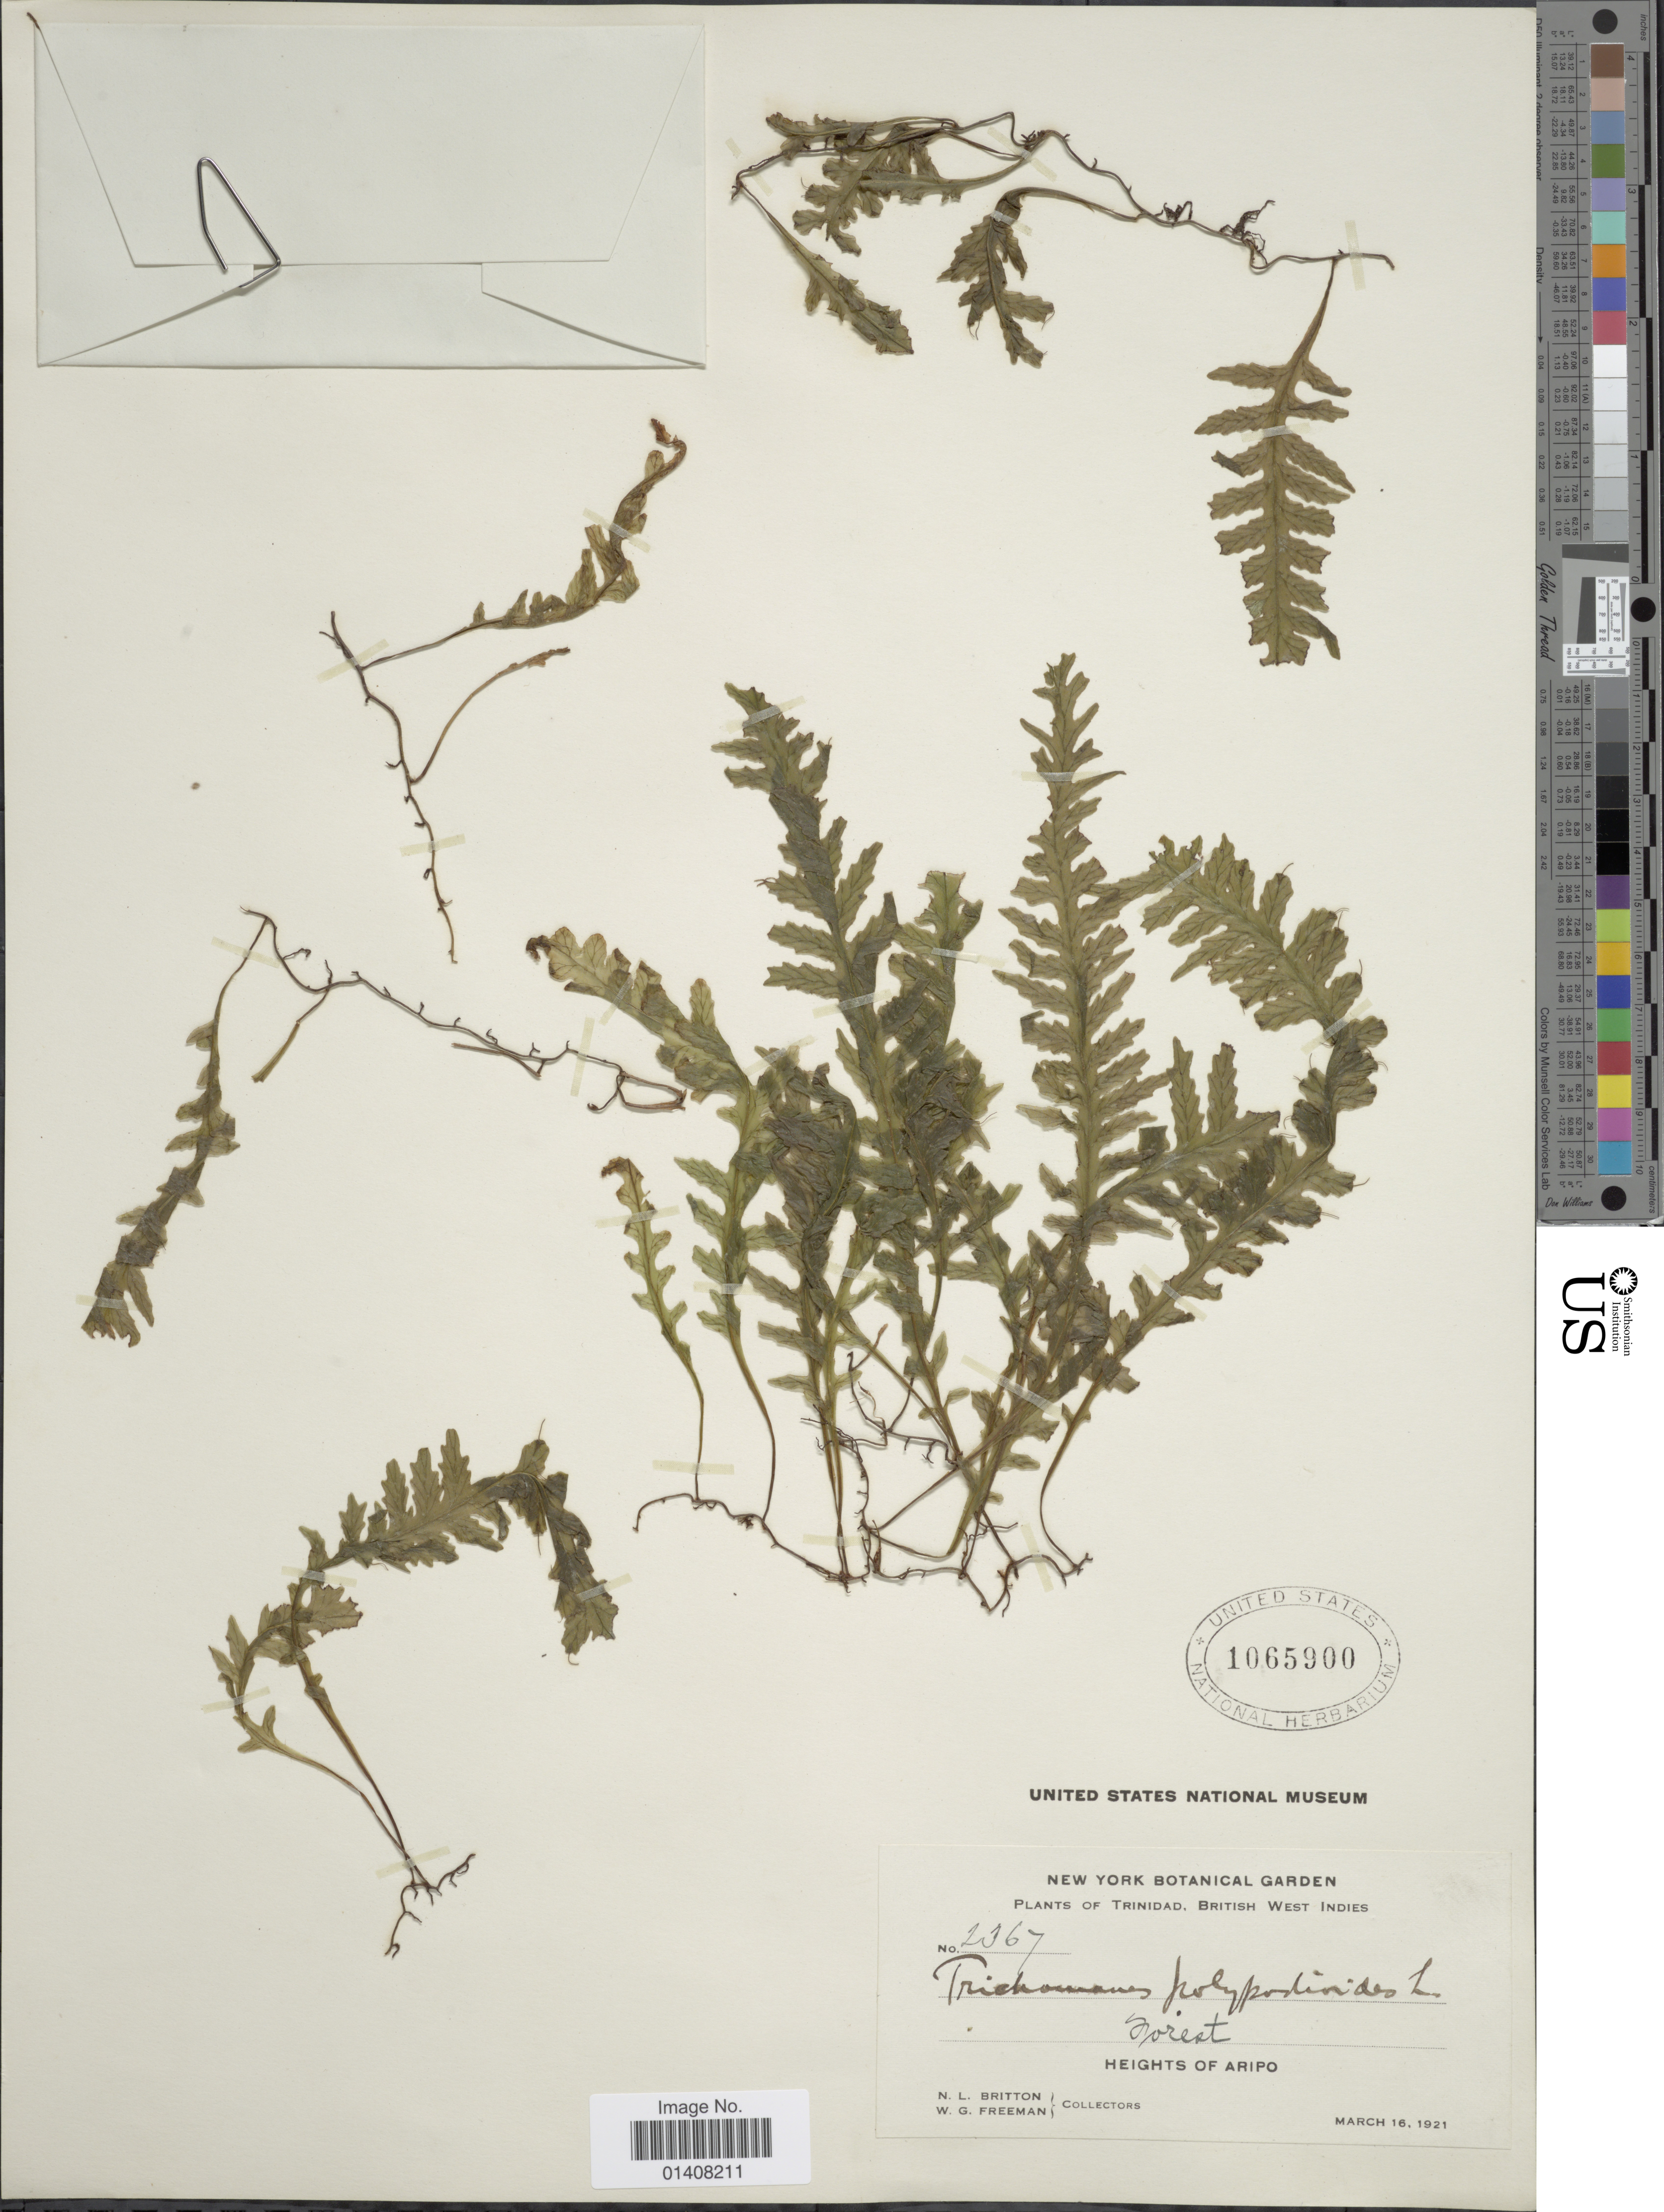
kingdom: Plantae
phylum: Tracheophyta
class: Polypodiopsida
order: Hymenophyllales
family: Hymenophyllaceae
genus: Trichomanes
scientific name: Trichomanes polypodioides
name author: L.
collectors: N. Britton & W. Freeman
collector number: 2367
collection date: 1921-03-16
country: Trinidad and Tobago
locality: Trinidad, Biriths West Indies, forest Heights of Aripo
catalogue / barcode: US 1065900